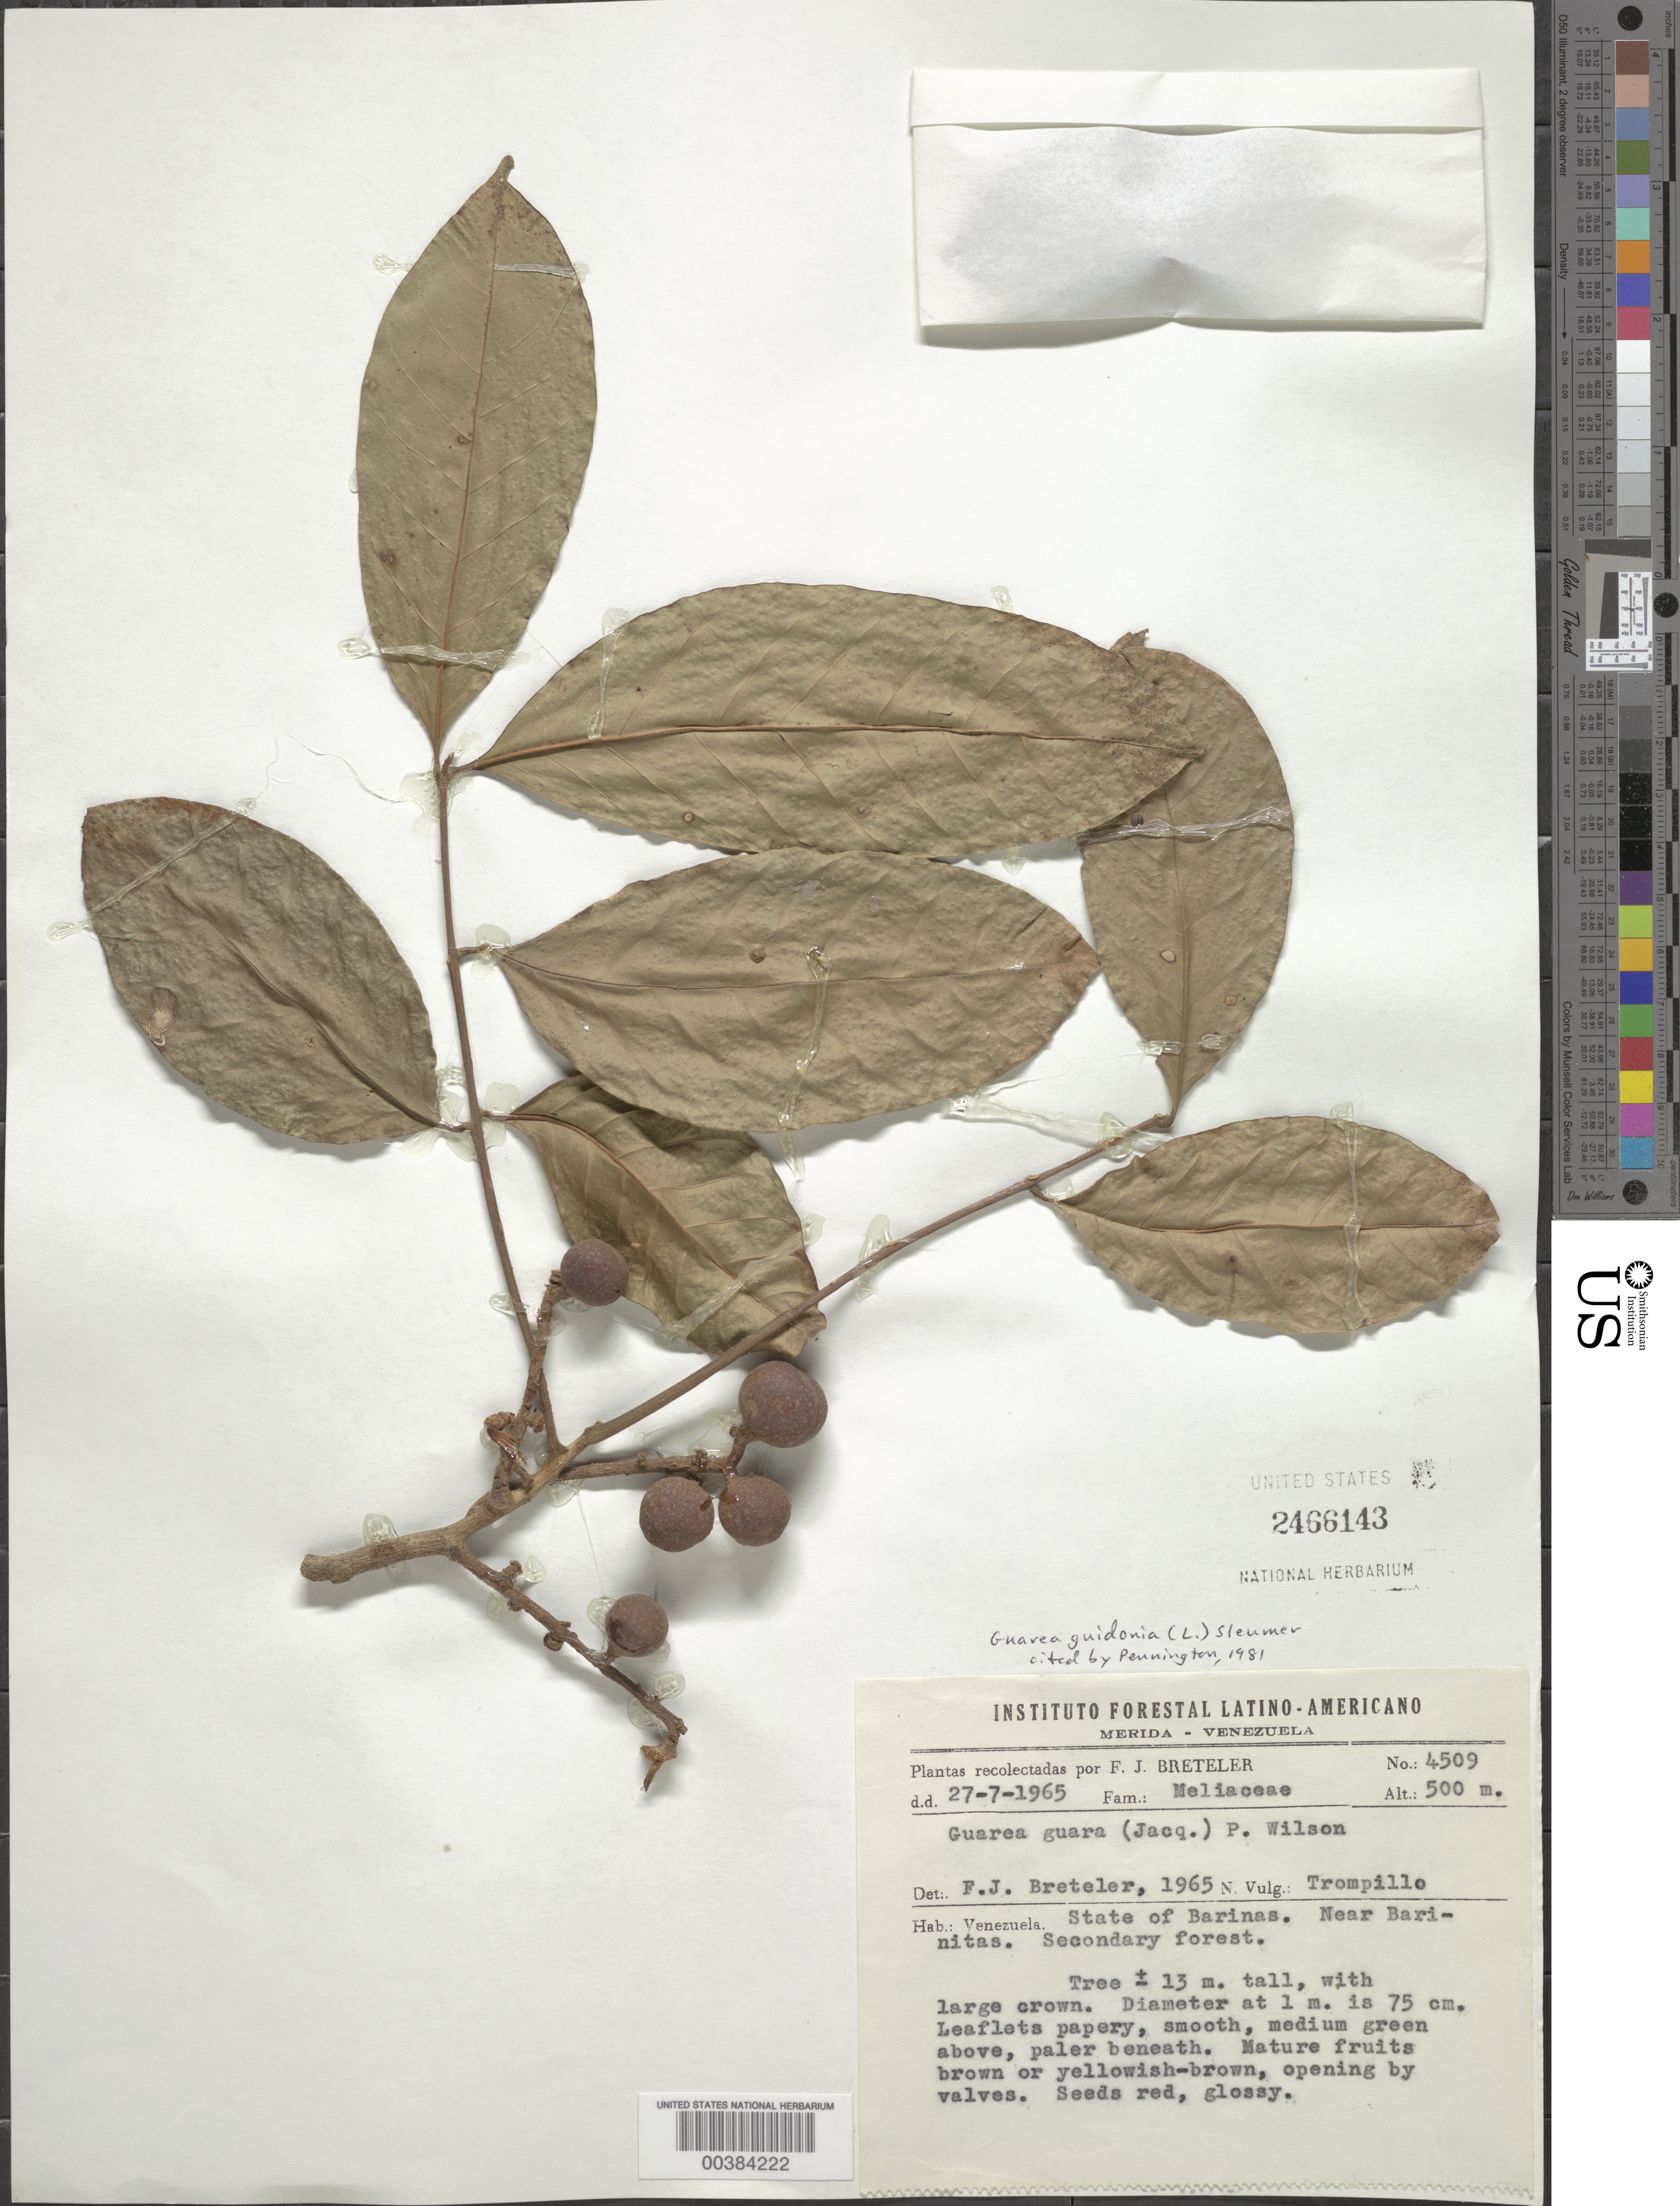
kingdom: Plantae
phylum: Tracheophyta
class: Magnoliopsida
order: Sapindales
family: Meliaceae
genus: Guarea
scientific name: Guarea guidonia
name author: (L.) Sleumer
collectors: F. J. Breteler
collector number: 4509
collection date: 1965-07-27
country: Venezuela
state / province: Barinas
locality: Near Barinitas.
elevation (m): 500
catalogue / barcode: US 2466143